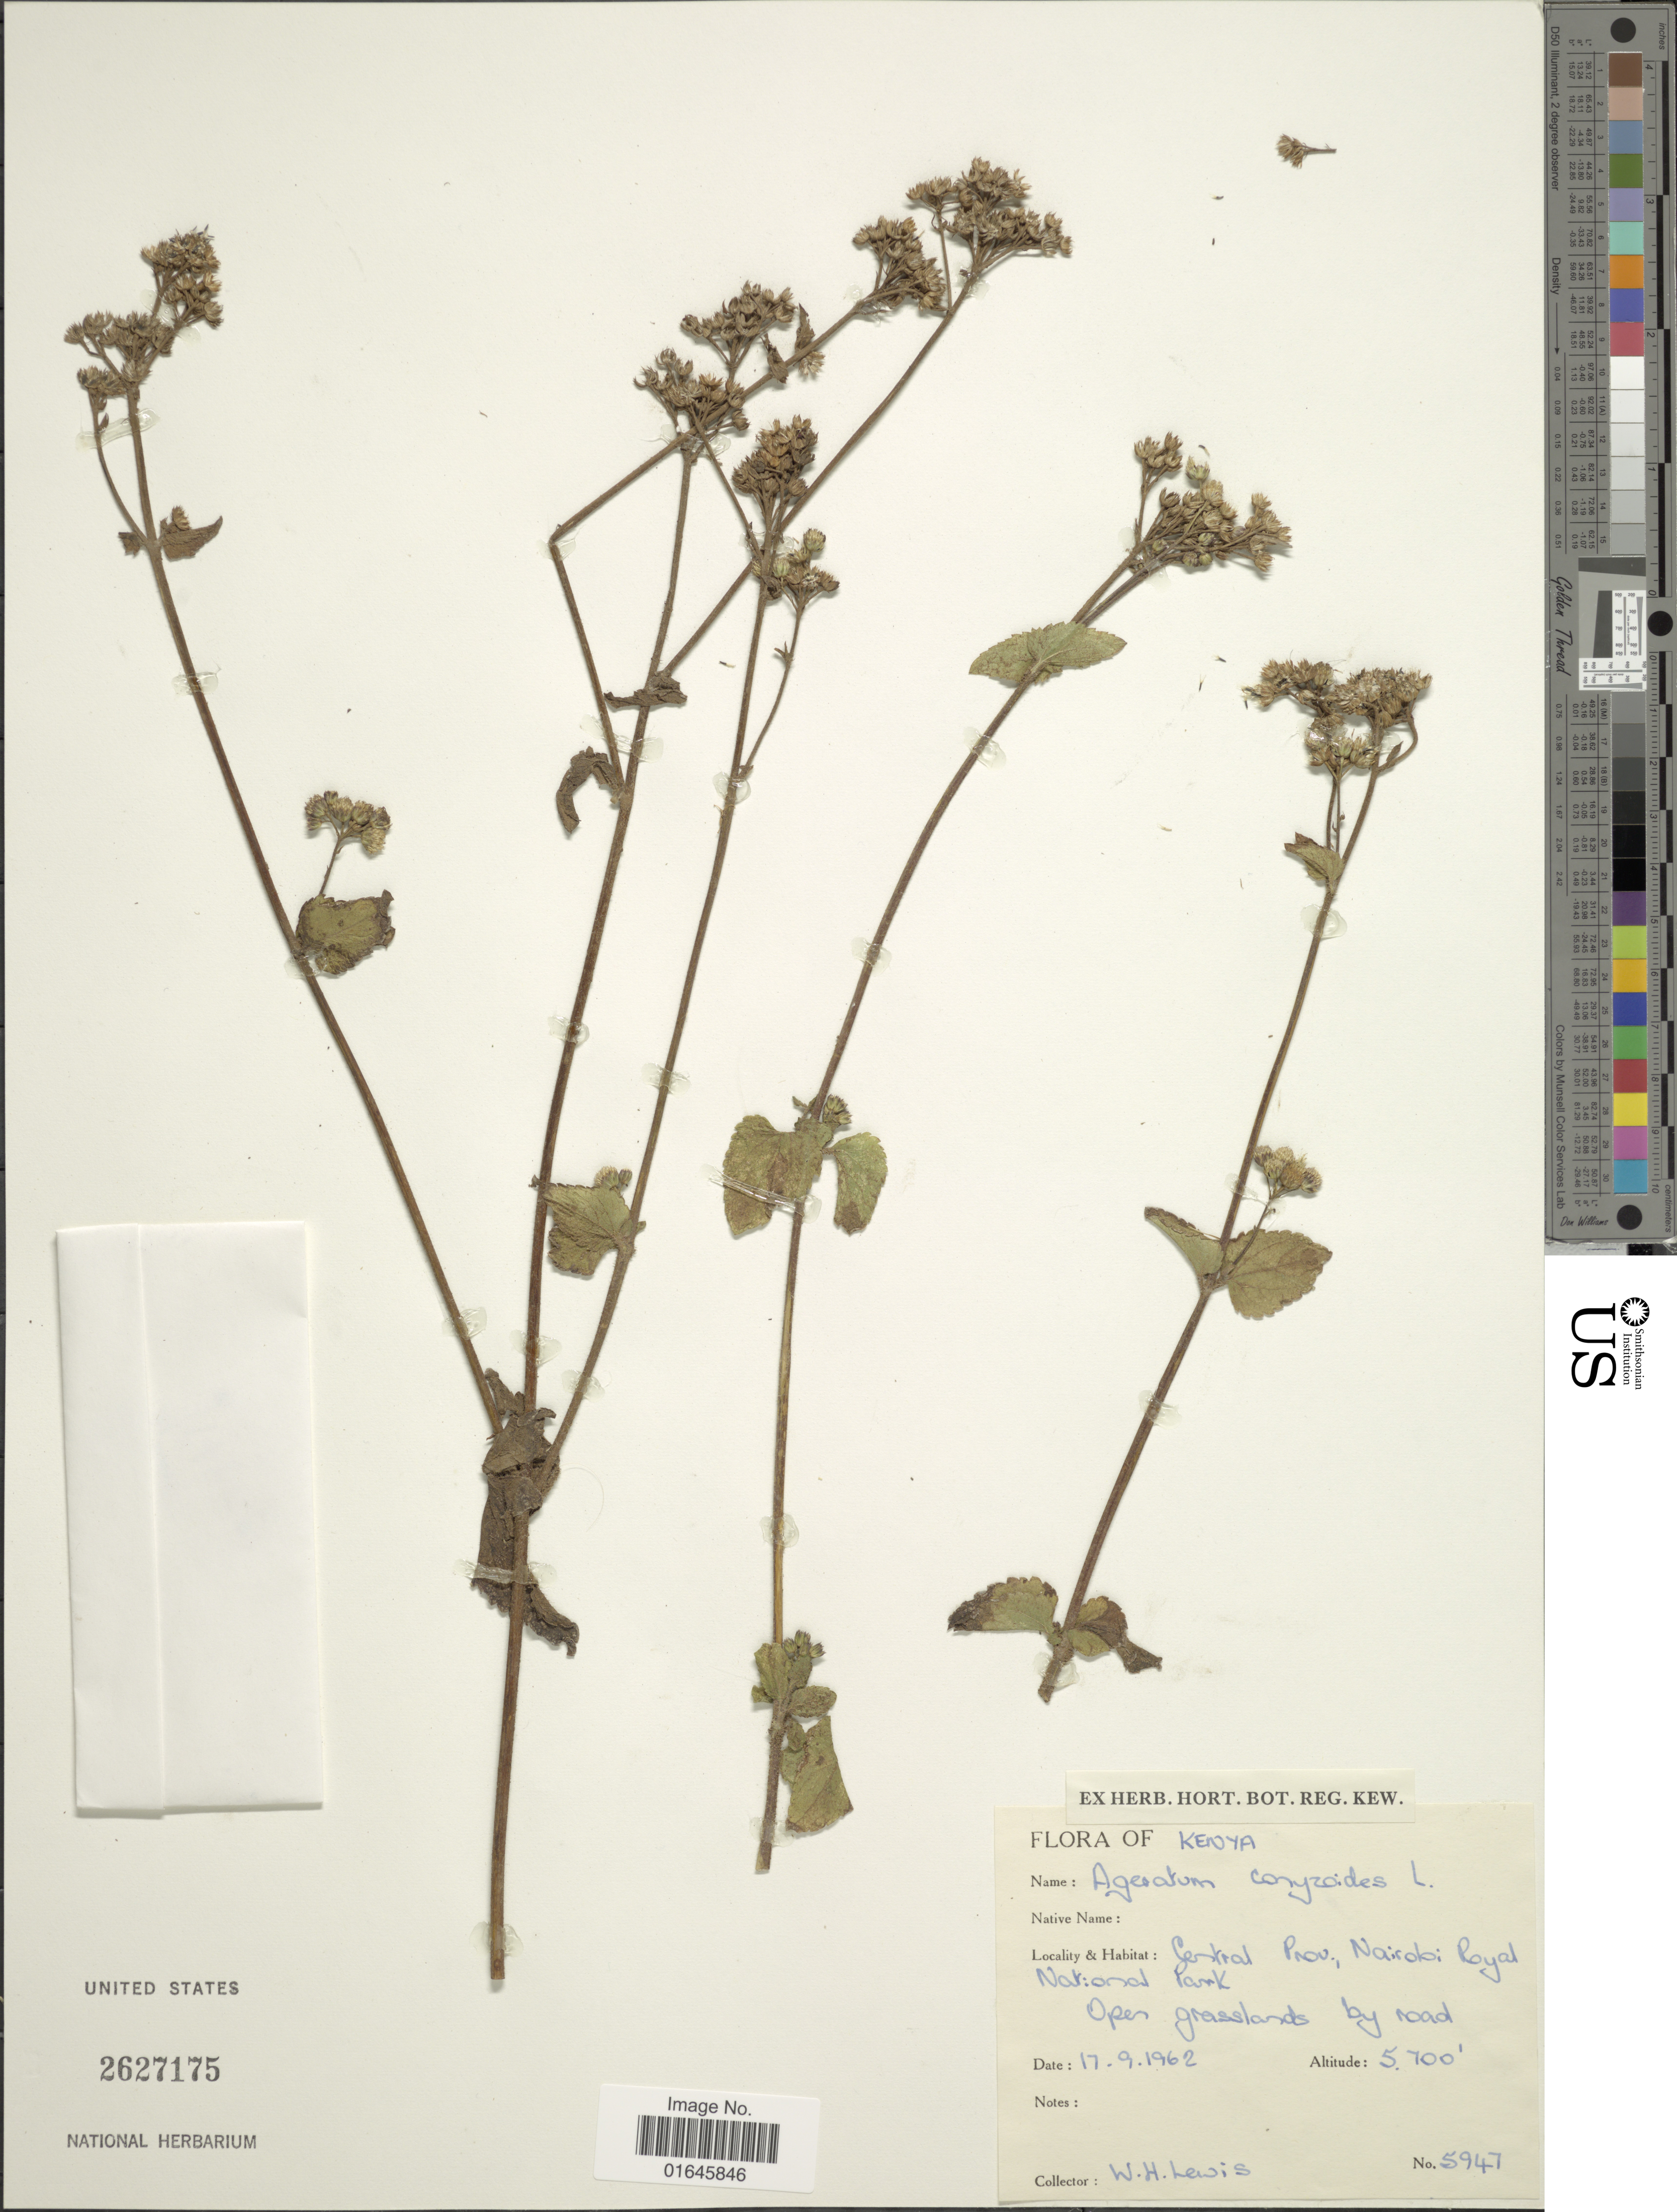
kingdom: Plantae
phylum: Tracheophyta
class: Magnoliopsida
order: Asterales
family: Asteraceae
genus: Ageratum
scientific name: Ageratum conyzoides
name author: L.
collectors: W. H. Lewis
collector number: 5947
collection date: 1962-09-17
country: Kenya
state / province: Nairobi Area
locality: Nairobi, Royal Nat. and Park [interpreted]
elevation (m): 1737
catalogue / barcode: US 2627175